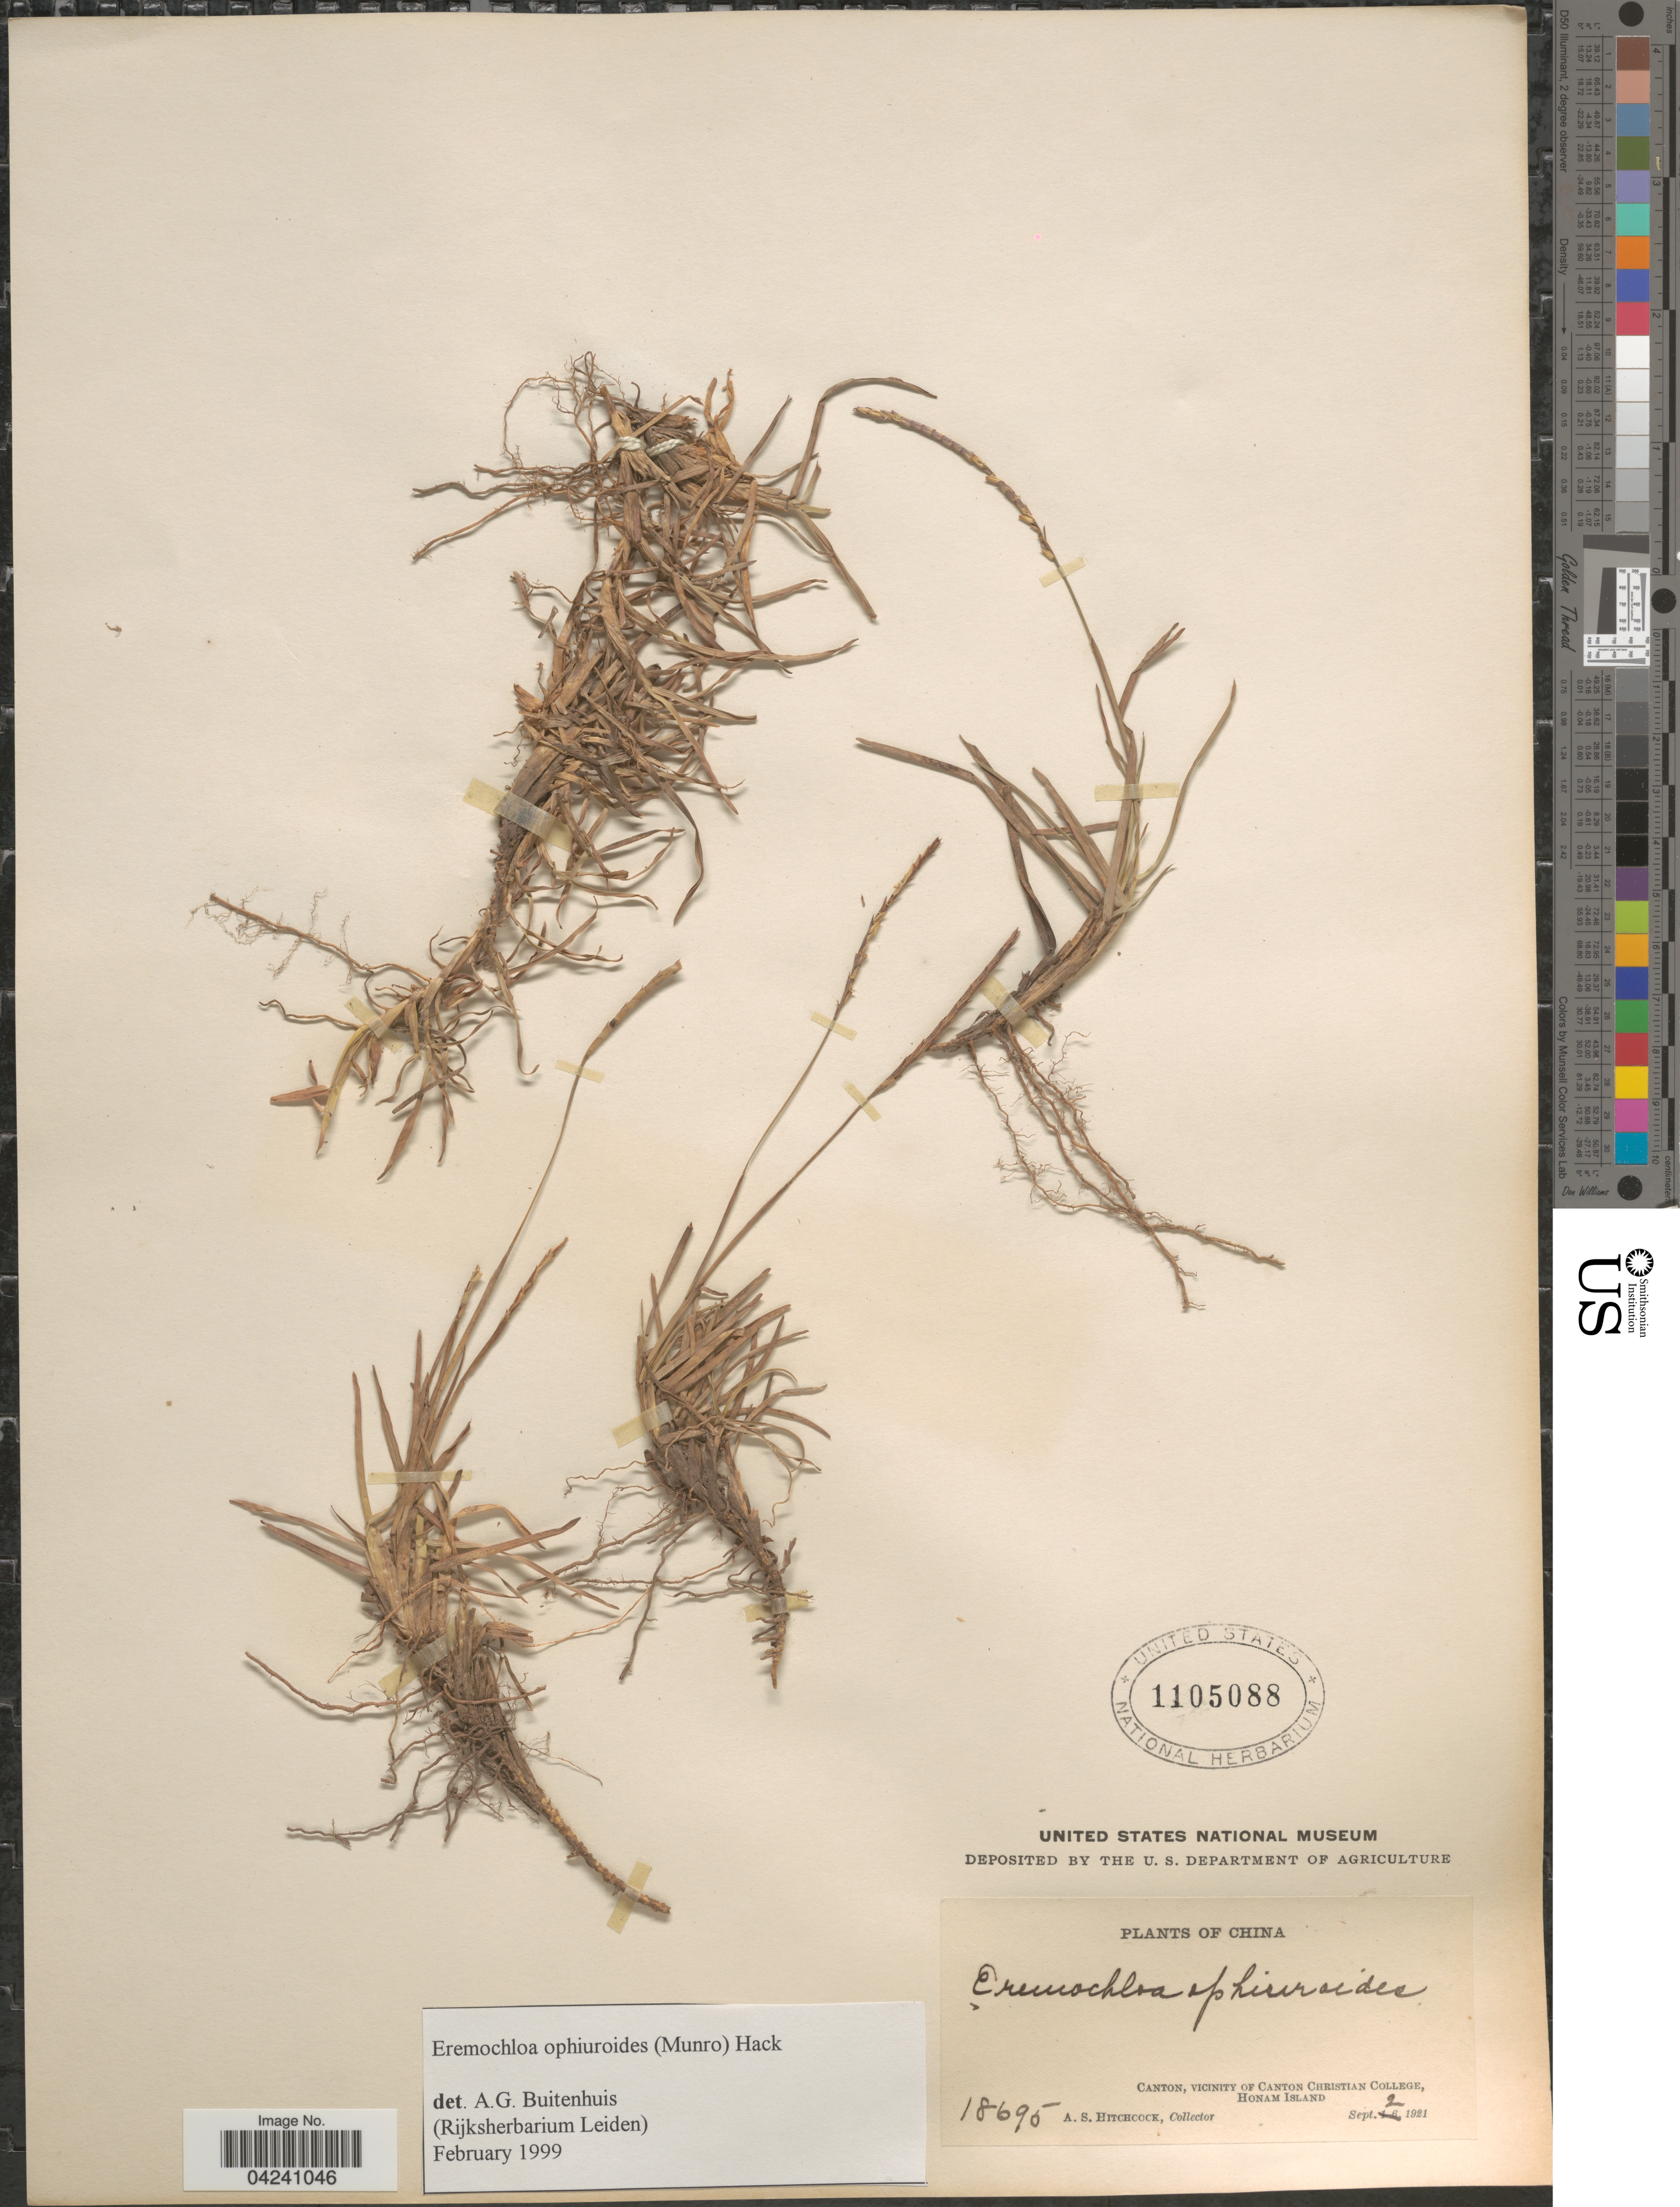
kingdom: Plantae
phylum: Tracheophyta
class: Liliopsida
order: Poales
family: Poaceae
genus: Eremochloa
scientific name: Eremochloa ophiuroides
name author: (Munro) Hack.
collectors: A. S. Hitchcock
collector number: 18695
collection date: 1921-09-02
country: China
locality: Canton, vicinity of Canton Christian College, Honam Island.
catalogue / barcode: US 1105088